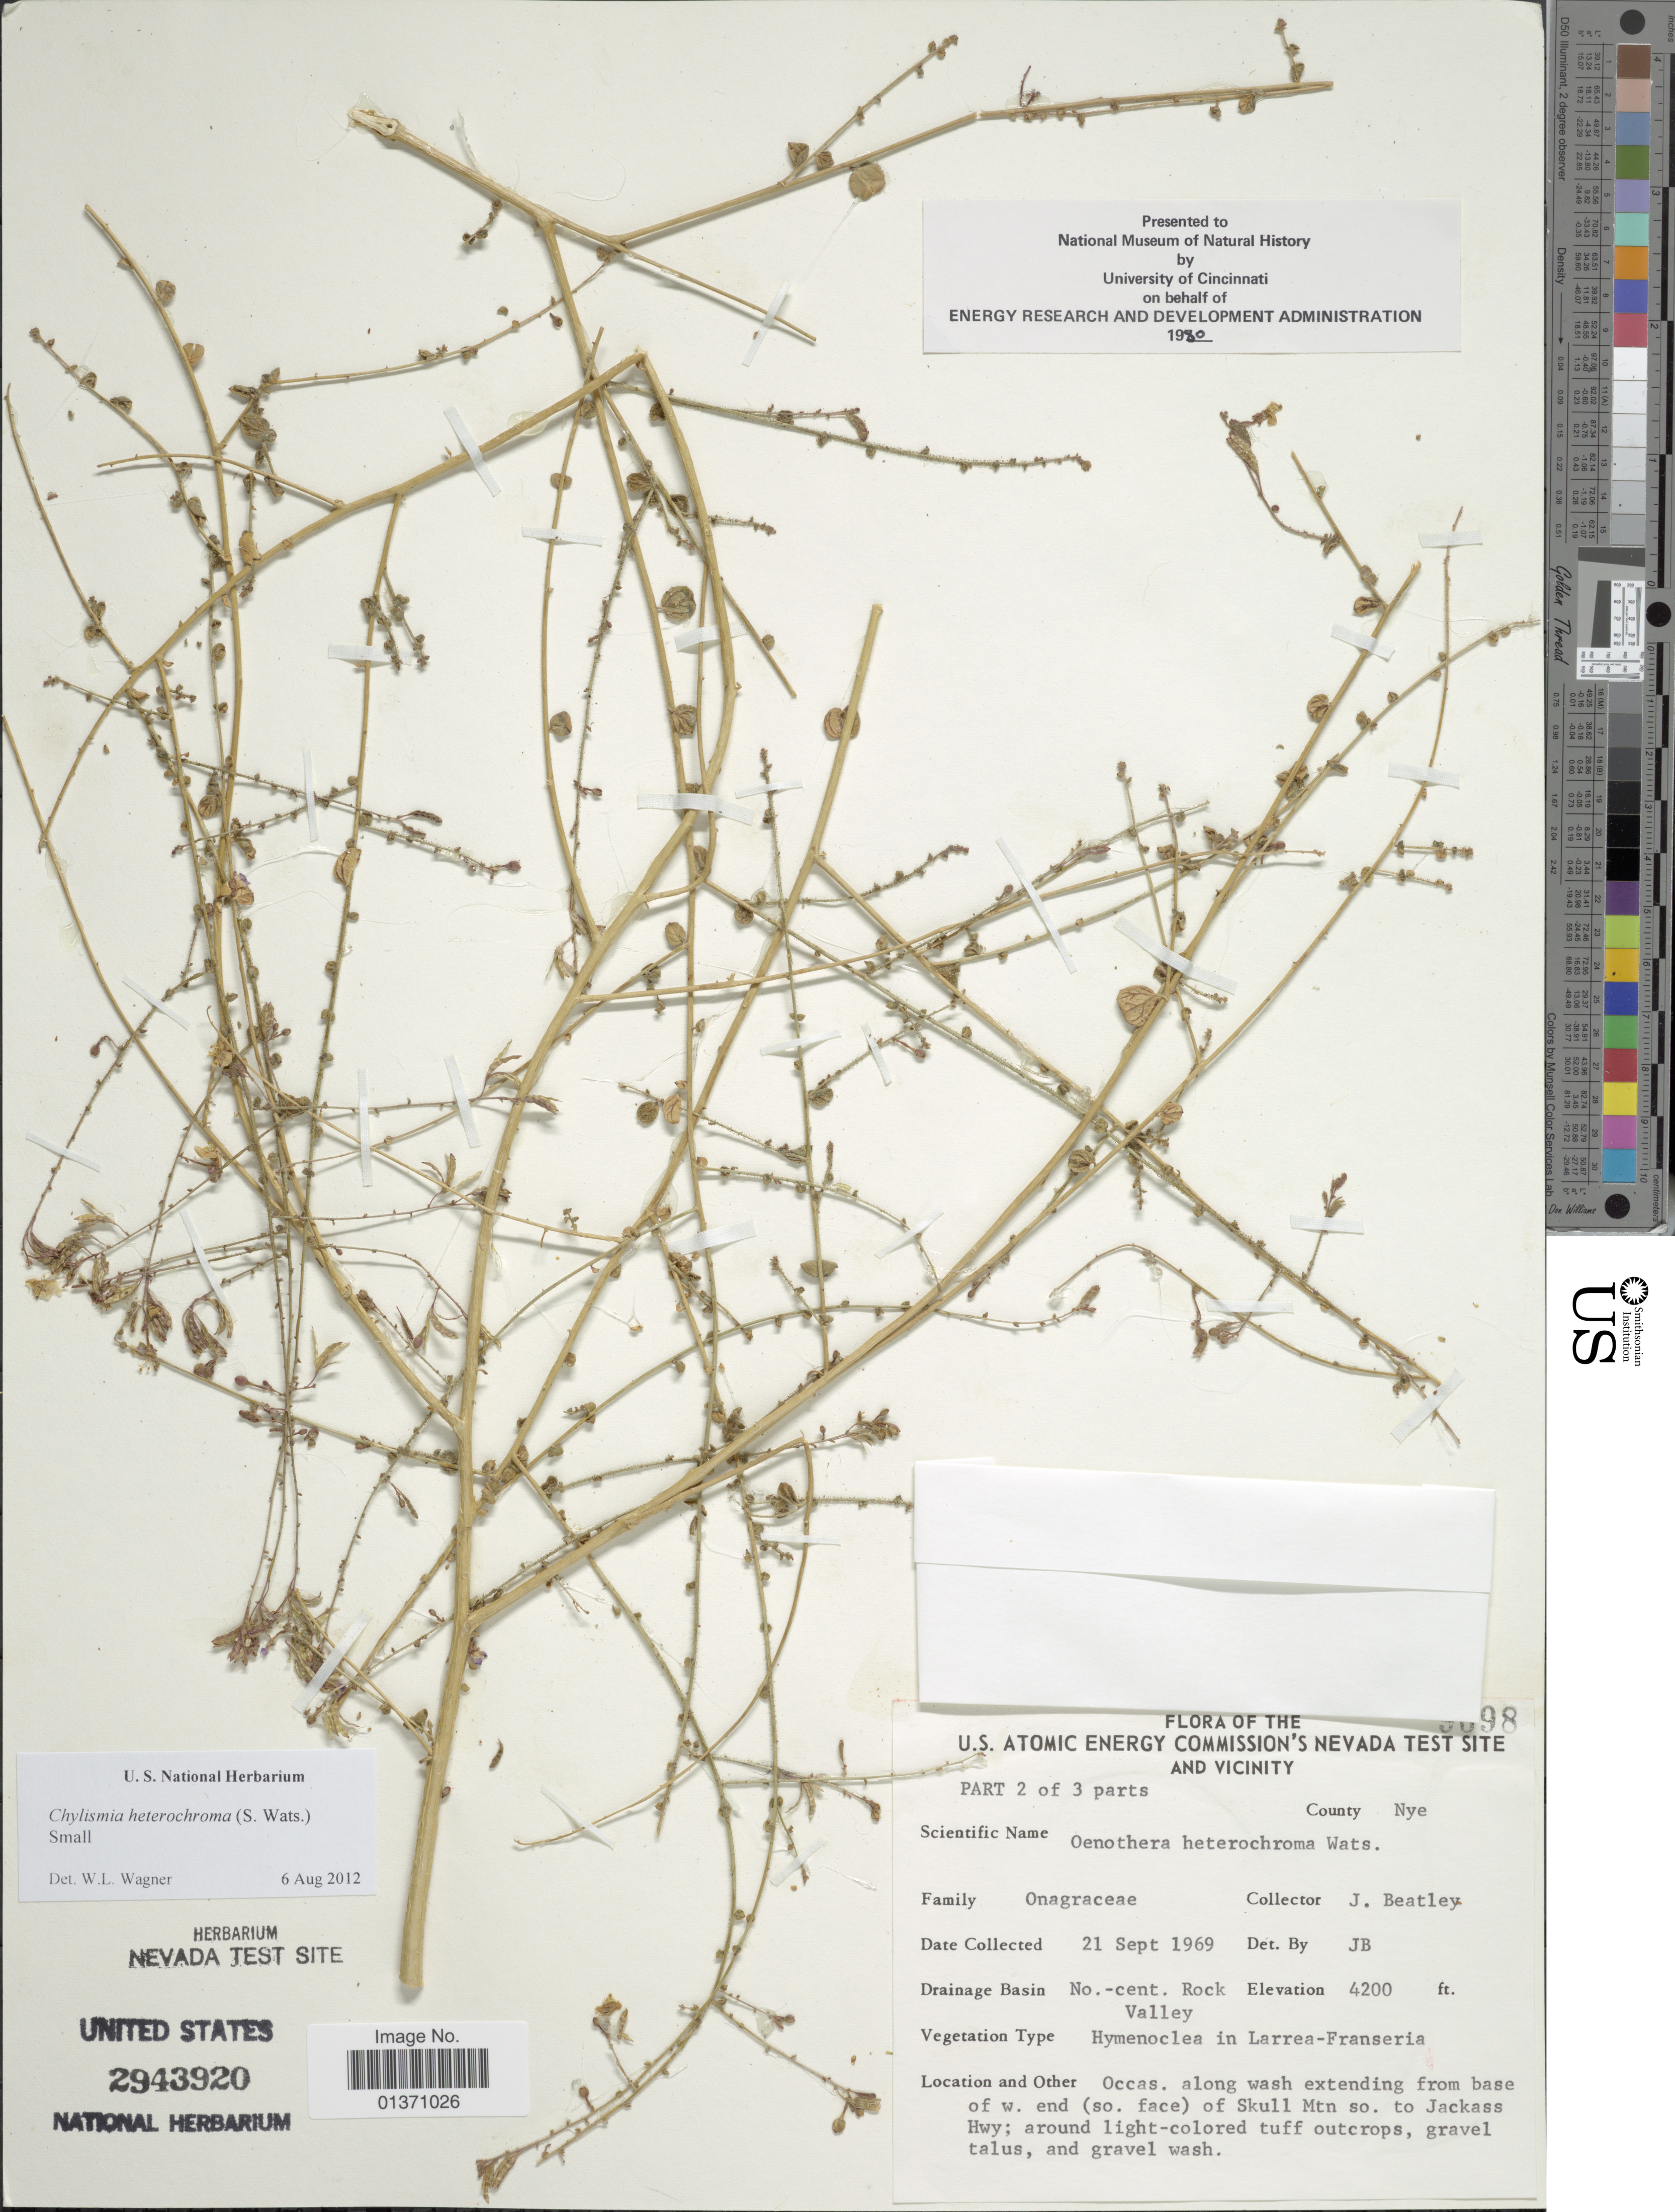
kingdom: Plantae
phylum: Tracheophyta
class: Magnoliopsida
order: Myrtales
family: Onagraceae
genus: Chylismia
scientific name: Chylismia heterochroma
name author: (S. Watson) Small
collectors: J. C. Beatley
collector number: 9098*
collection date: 1969-09-21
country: United States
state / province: Nevada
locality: U. S. Atomic Energy Commission's Nevada Test Site and Vicinity, No.-cent. Rock Valley, occas. along wash extending from base of w. end (so. face) of Skull Mtn no. to Jackass Hwy, County Nye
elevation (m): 1280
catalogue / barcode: US 2943920